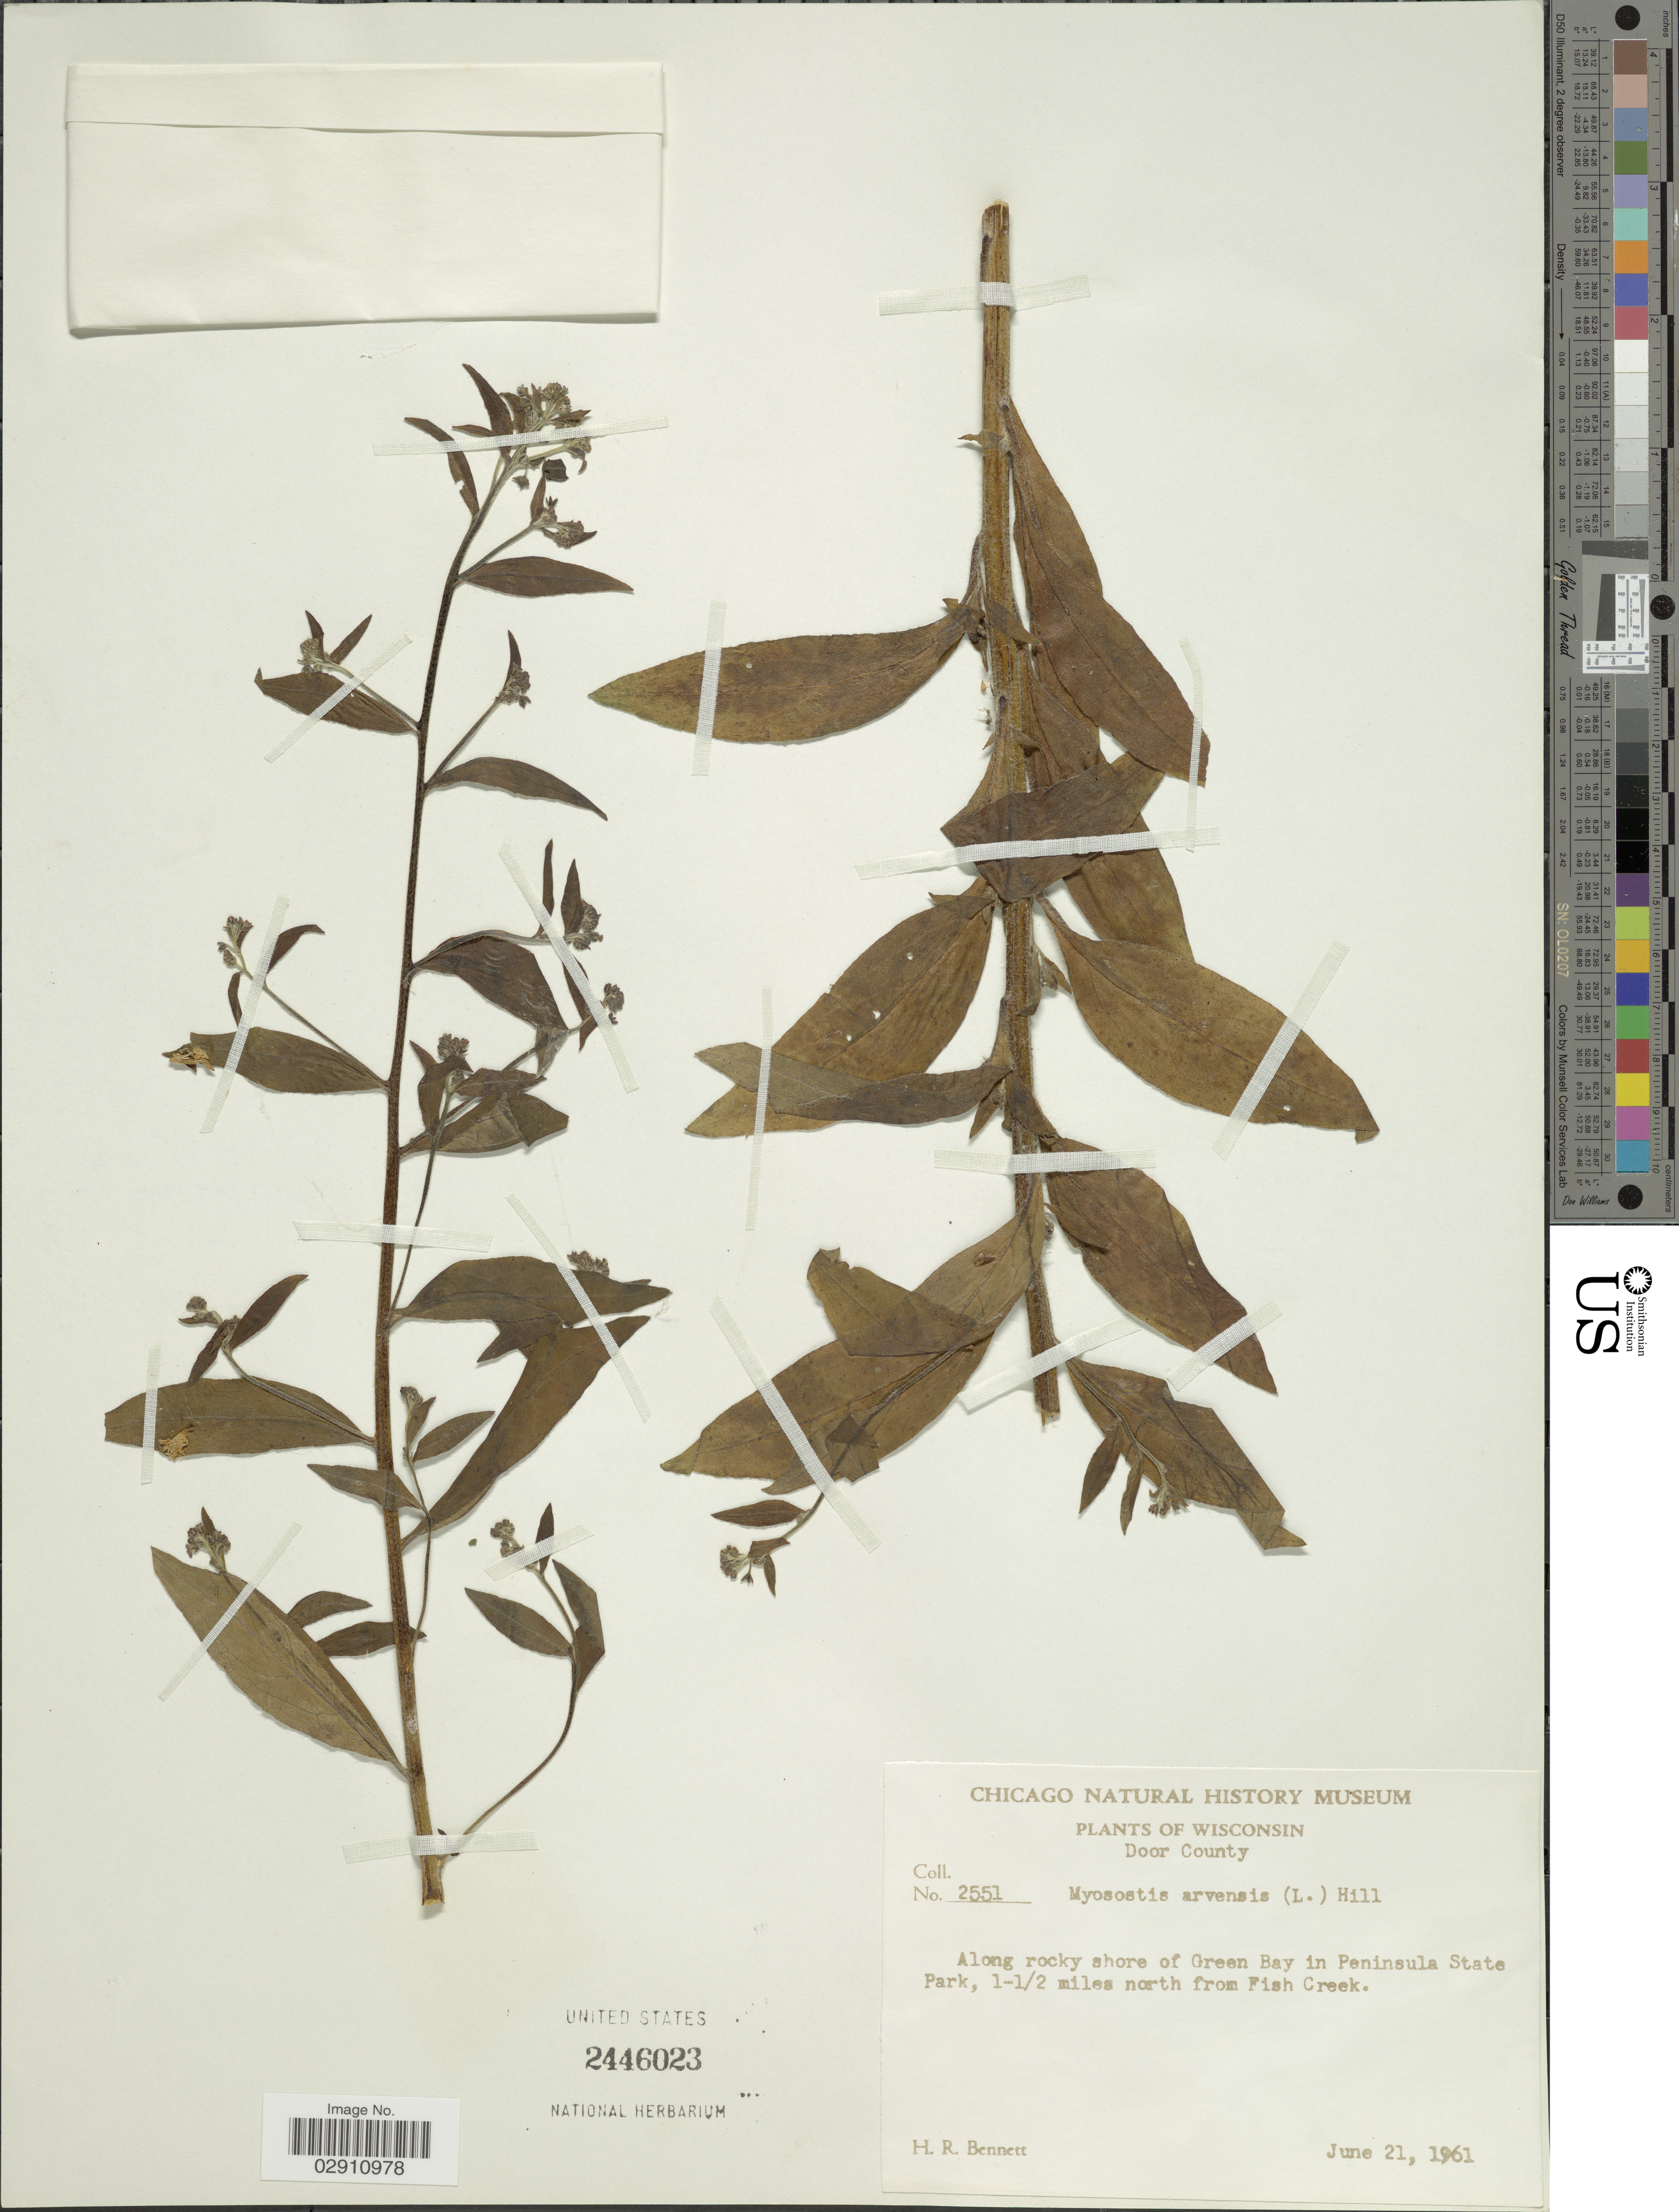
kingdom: Plantae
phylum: Tracheophyta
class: Magnoliopsida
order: Boraginales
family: Boraginaceae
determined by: Goldman, Doug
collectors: H. R. Bennett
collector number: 2551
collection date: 1961-06-21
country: United States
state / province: Wisconsin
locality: Door County. Along rocky shore of Green Bay in Peninsula State Park, 1-1/2 miles north from Fish Creek.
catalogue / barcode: US 2446023